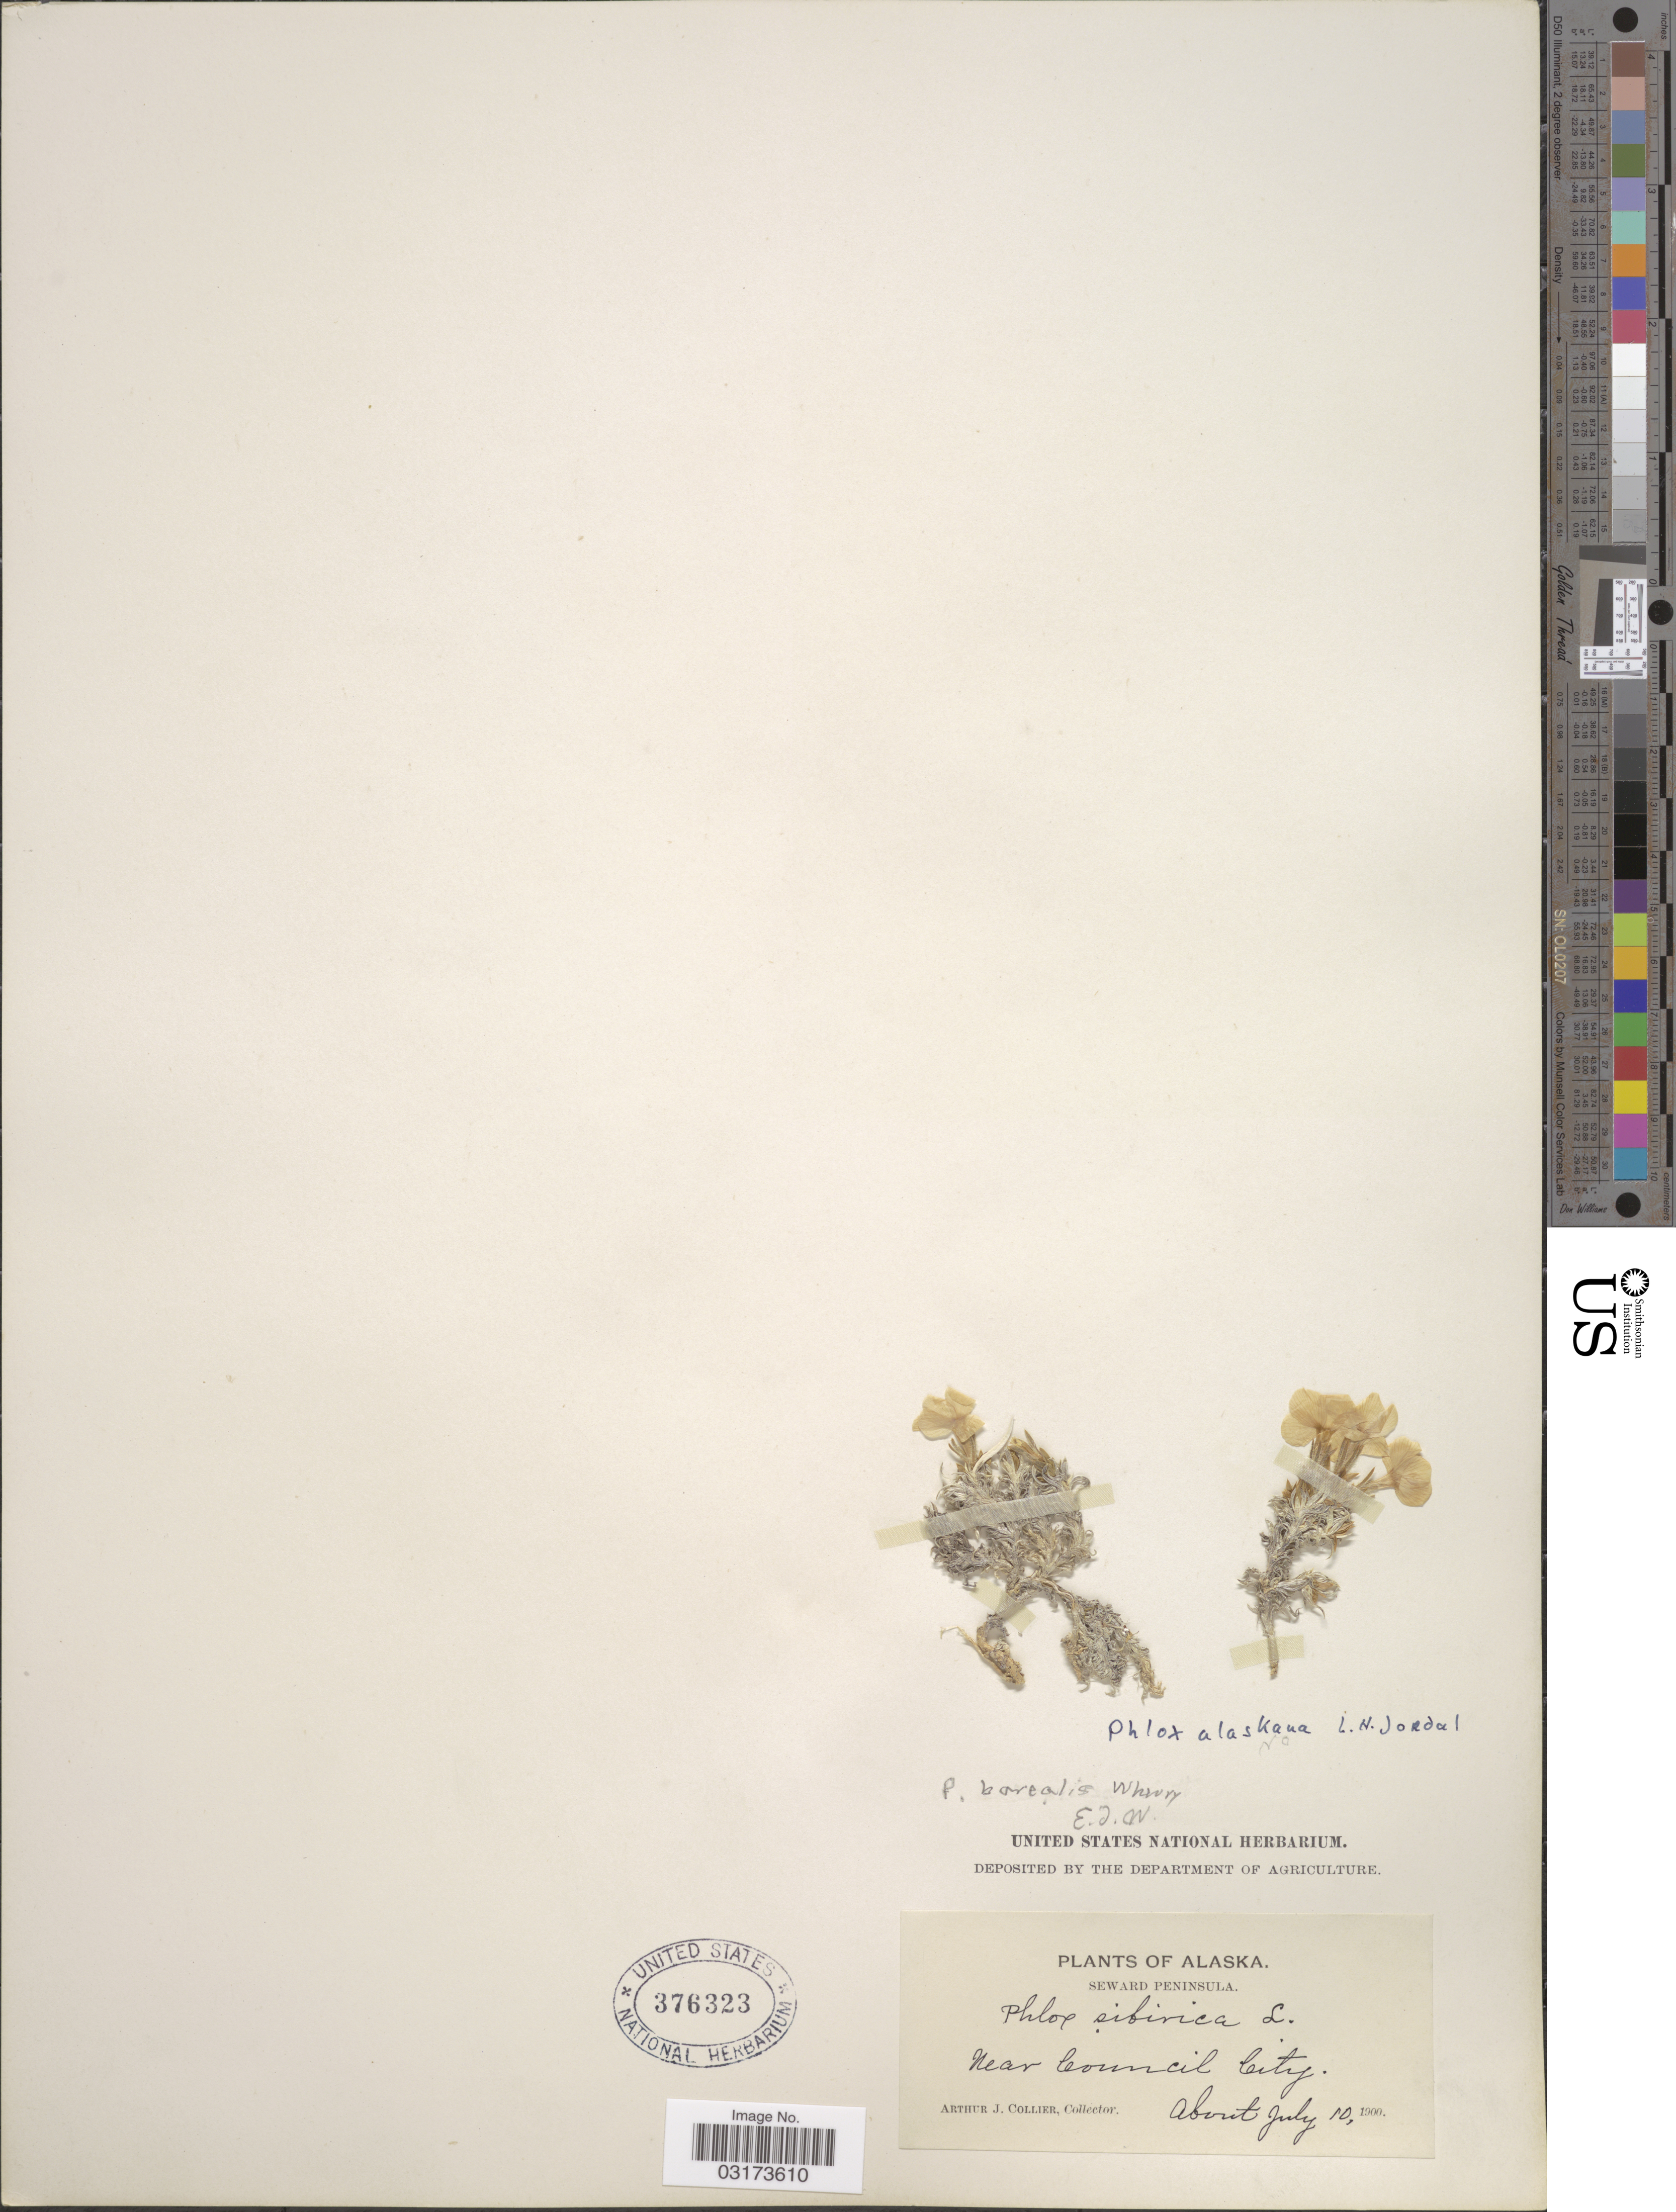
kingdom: Plantae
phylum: Tracheophyta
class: Magnoliopsida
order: Ericales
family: Polemoniaceae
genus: Phlox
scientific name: Phlox sibirica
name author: L.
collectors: A. Collier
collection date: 1900-07-10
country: United States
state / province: Alaska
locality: Seward Peninsula. Near Council City.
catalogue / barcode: US 376323